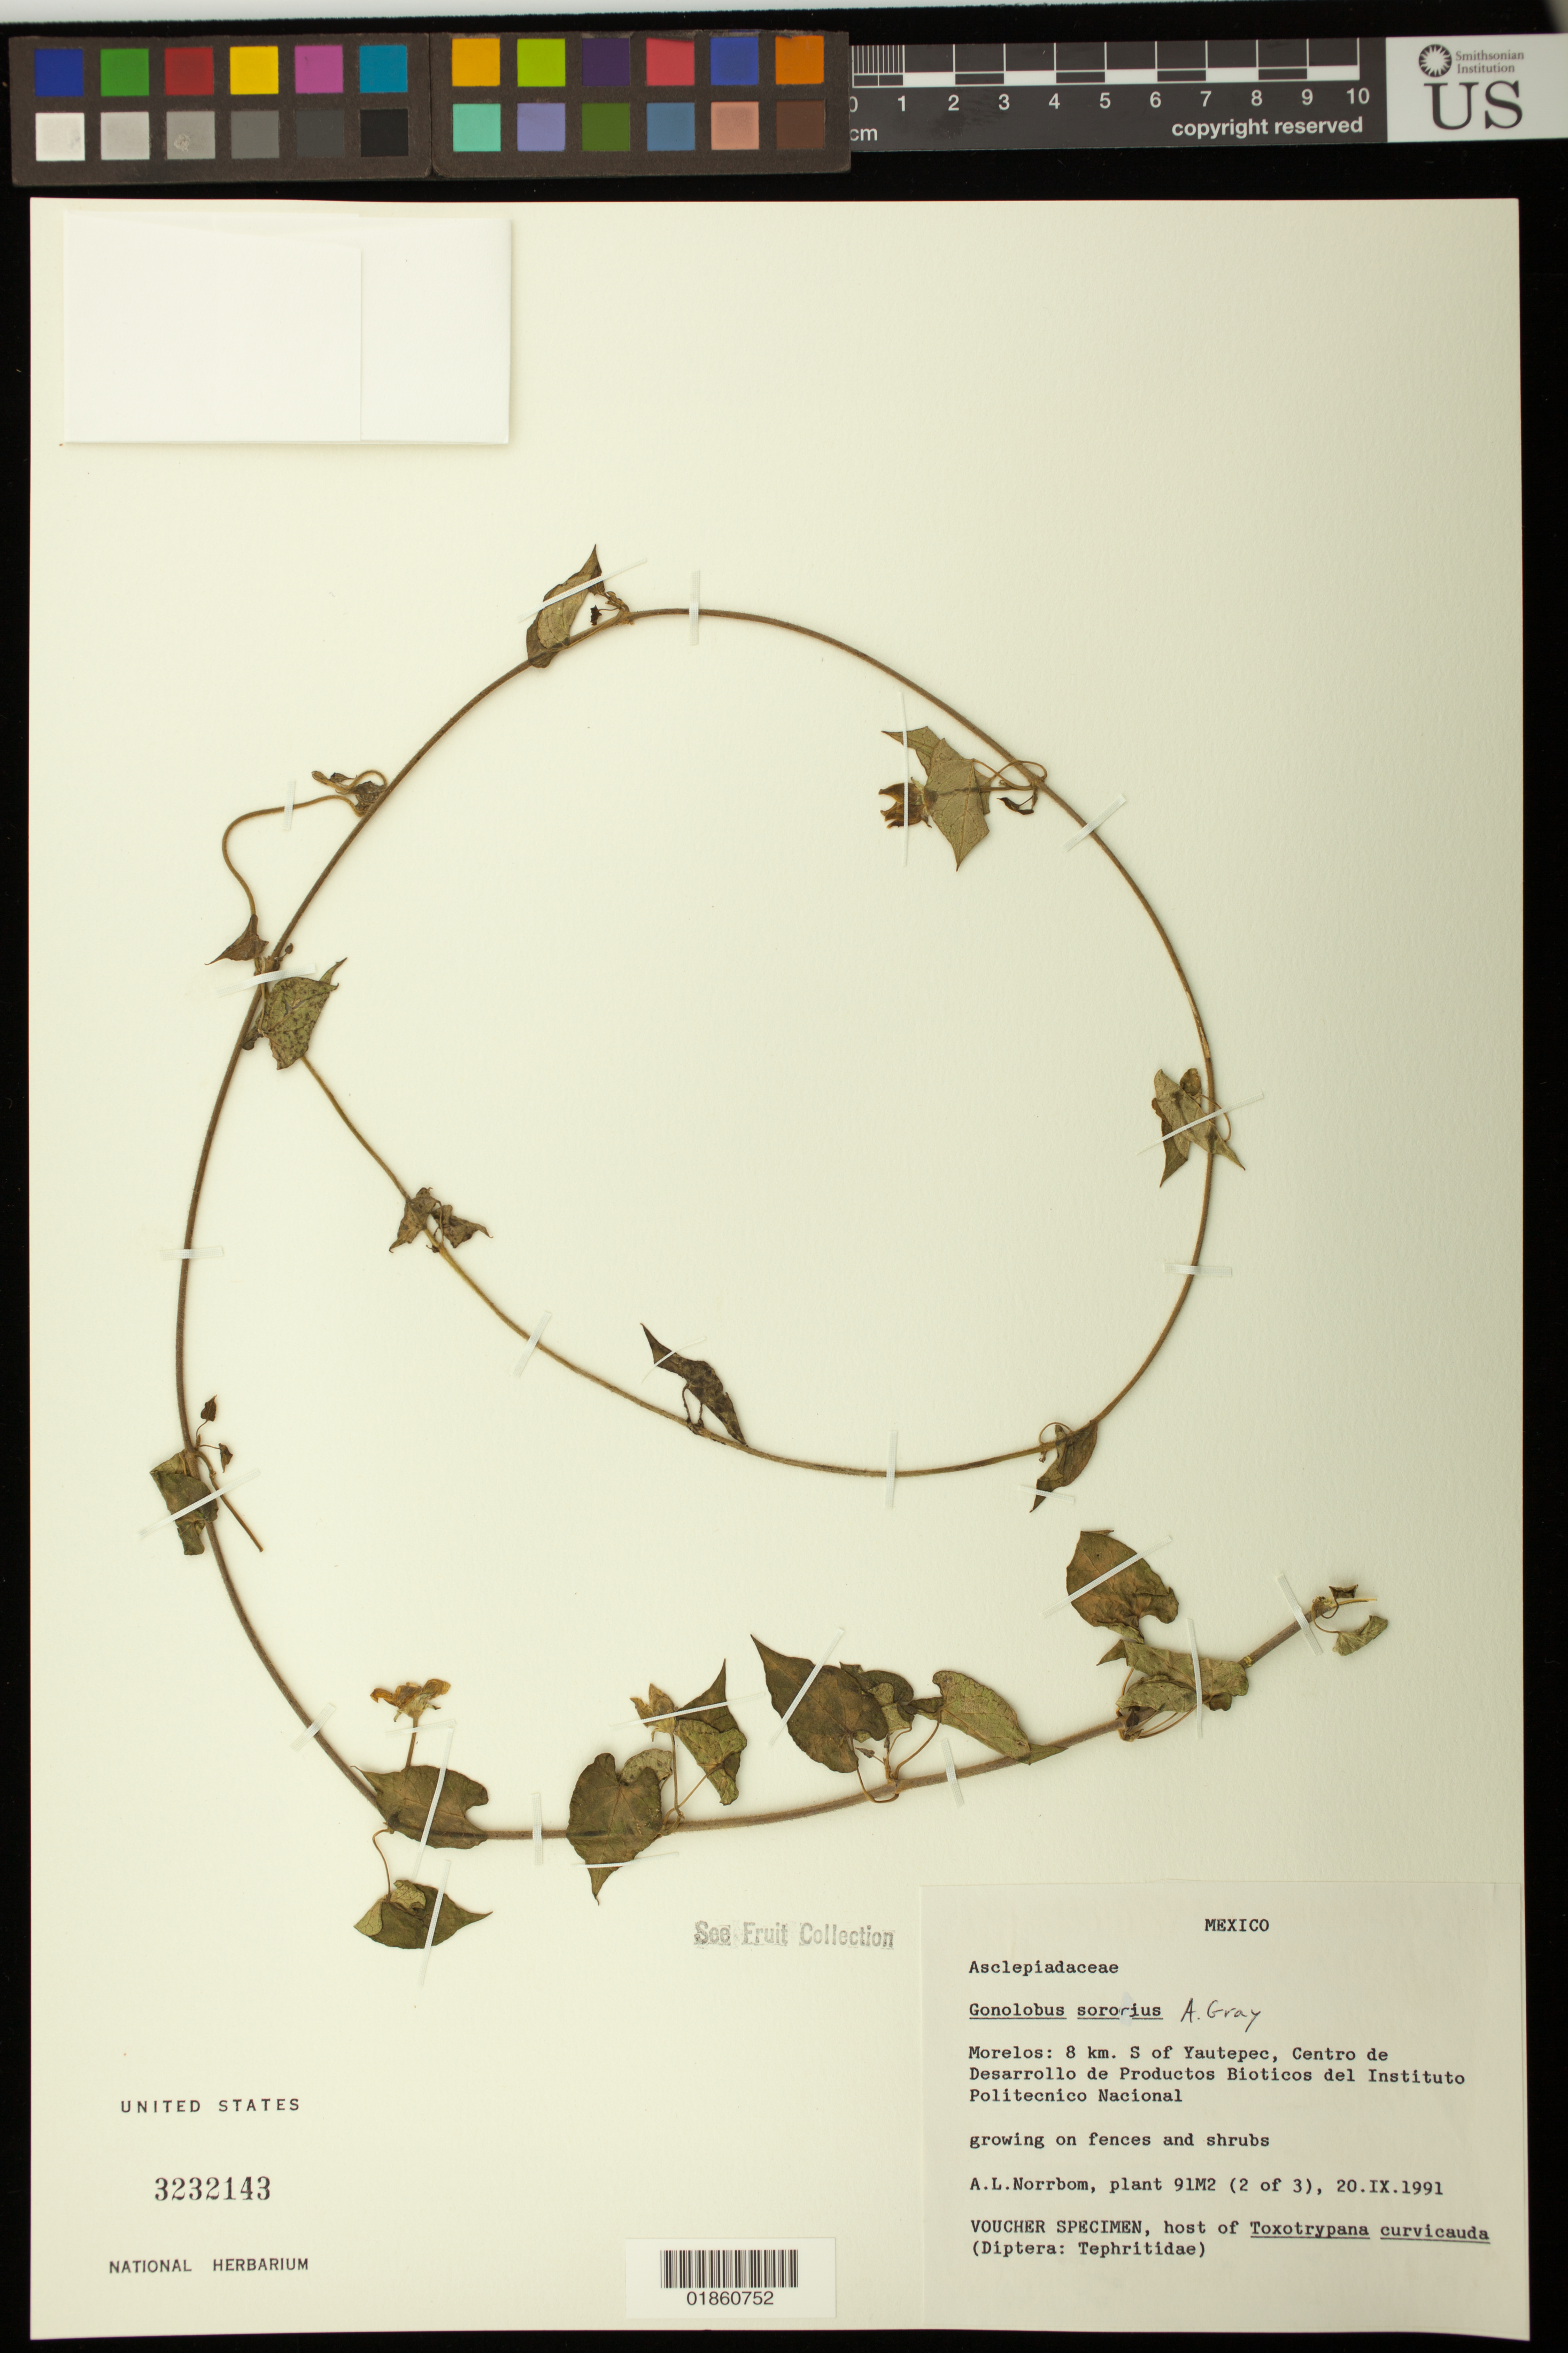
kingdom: Plantae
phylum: Tracheophyta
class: Magnoliopsida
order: Gentianales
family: Apocynaceae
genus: Gonolobus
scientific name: Gonolobus sororius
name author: A. Gray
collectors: A. L. Norrbom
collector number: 91M2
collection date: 1991-09-20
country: Mexico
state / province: Morelos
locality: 8 km. S of Yautepec, Centro de Desarrollo de Productos Bioticos del Instituto Politecnico Nacional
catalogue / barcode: US 3232143